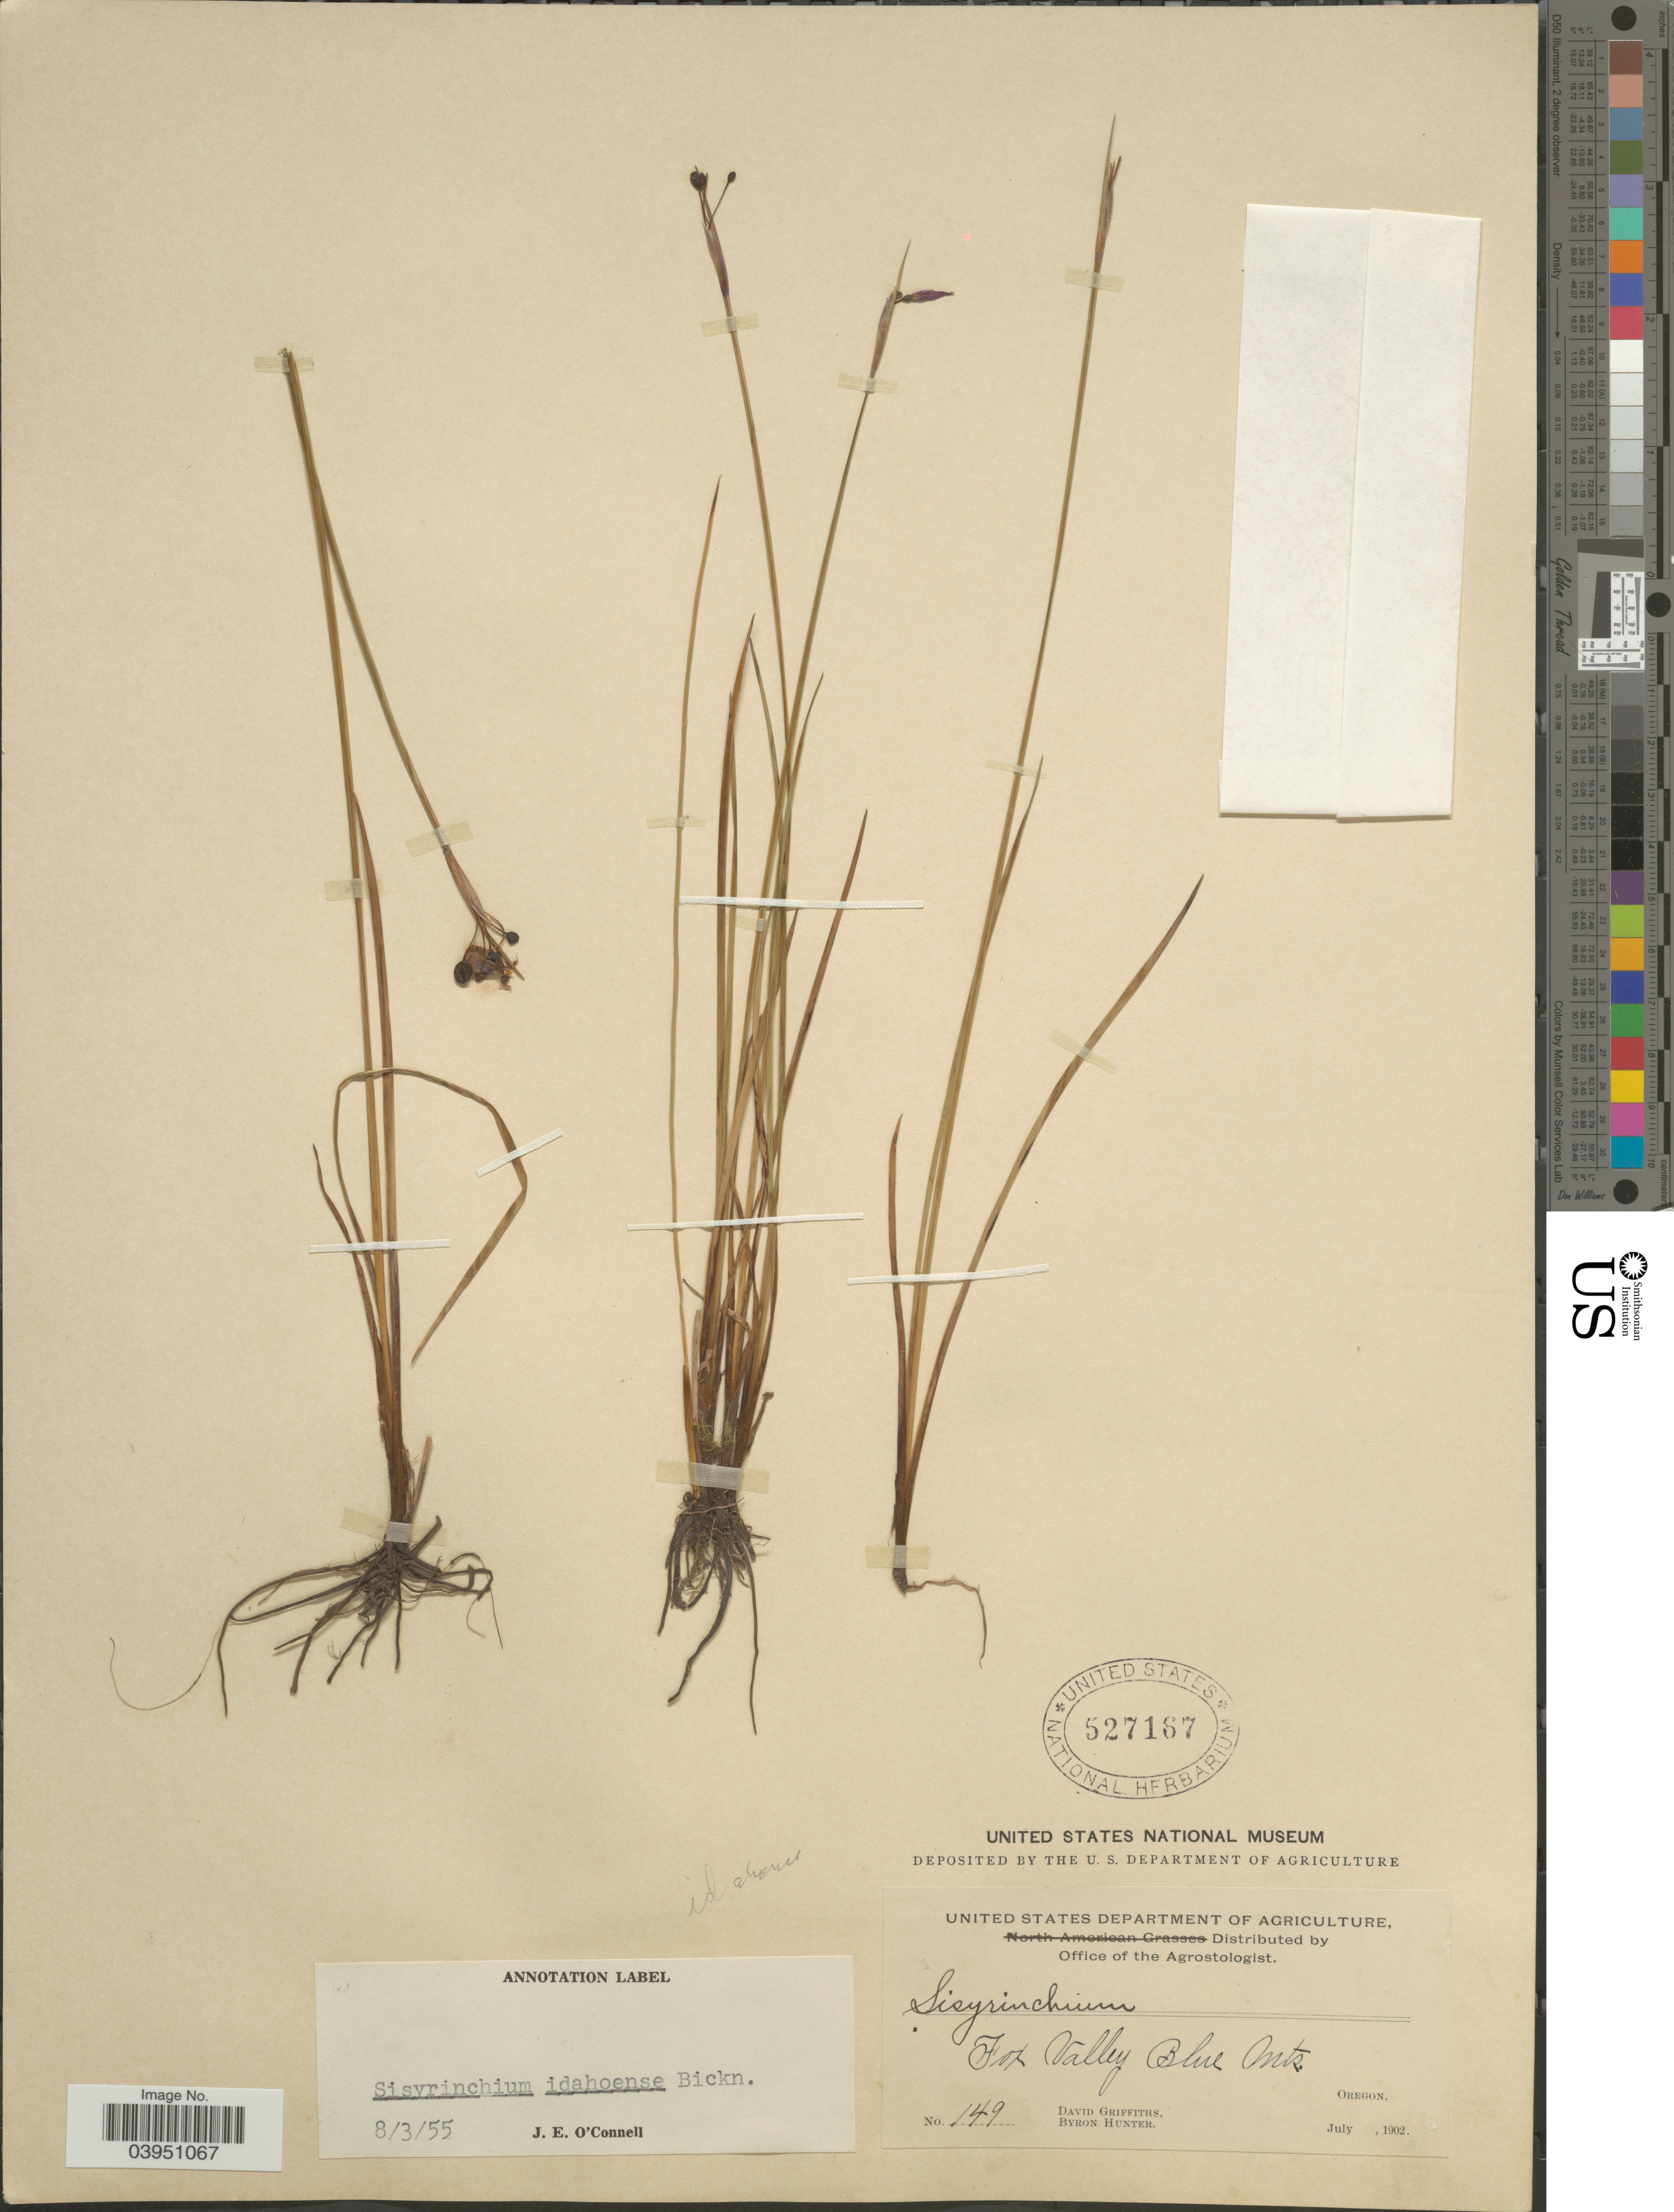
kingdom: Plantae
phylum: Tracheophyta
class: Liliopsida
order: Asparagales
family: Iridaceae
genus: Sisyrinchium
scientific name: Sisyrinchium idahoense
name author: E.P. Bicknell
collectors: D. Griffiths & B. Hunter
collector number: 149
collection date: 1902-07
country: United States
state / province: Oregon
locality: Fox Valley Blue Mts.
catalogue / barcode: US 527167